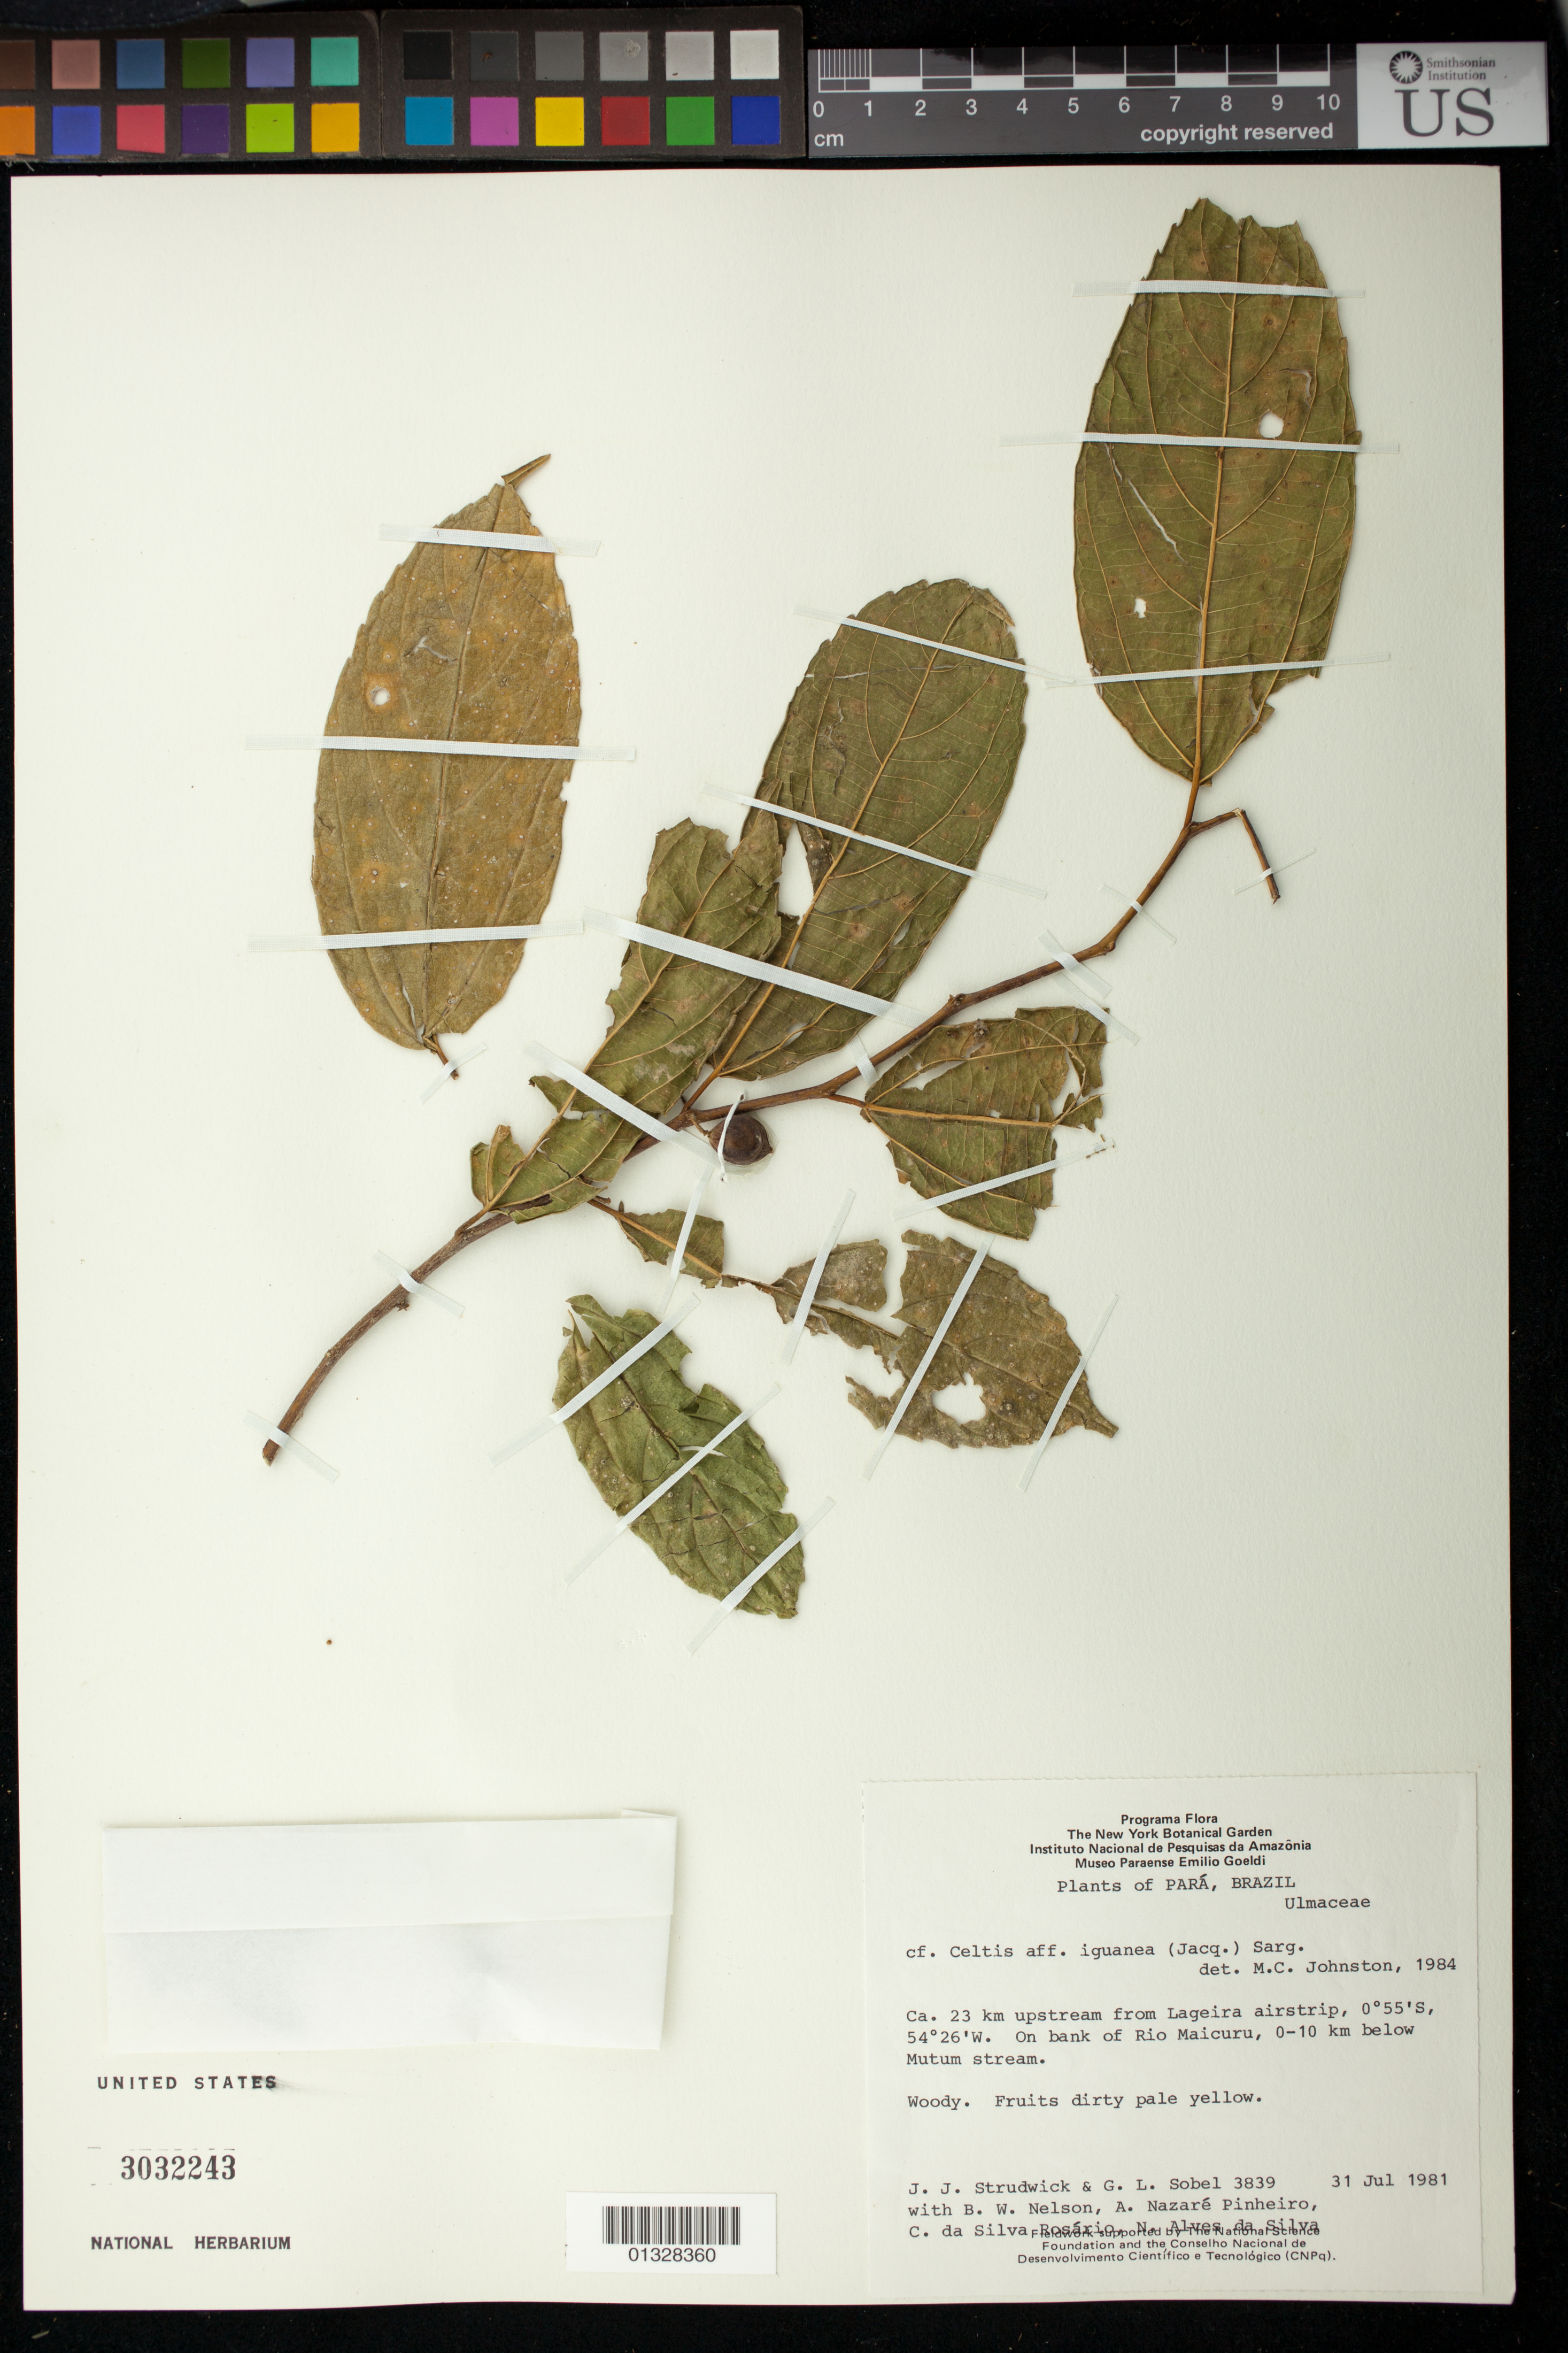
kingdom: Plantae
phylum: Tracheophyta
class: Magnoliopsida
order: Rosales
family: Cannabaceae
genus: Celtis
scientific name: Celtis iguanaea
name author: (Jacq.) Sarg.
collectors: J. J. Strudwick, G. L. Sobel, B. W. Nelson, A. Pinheiro, C. S. Rosário & N. A. Silva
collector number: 3839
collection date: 1981-07-31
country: Brazil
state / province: Pará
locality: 23km upstream from Lageira airstrip. On bank of Rio Maicuru, 0-10km below Mutum stream.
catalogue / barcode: US 3032243